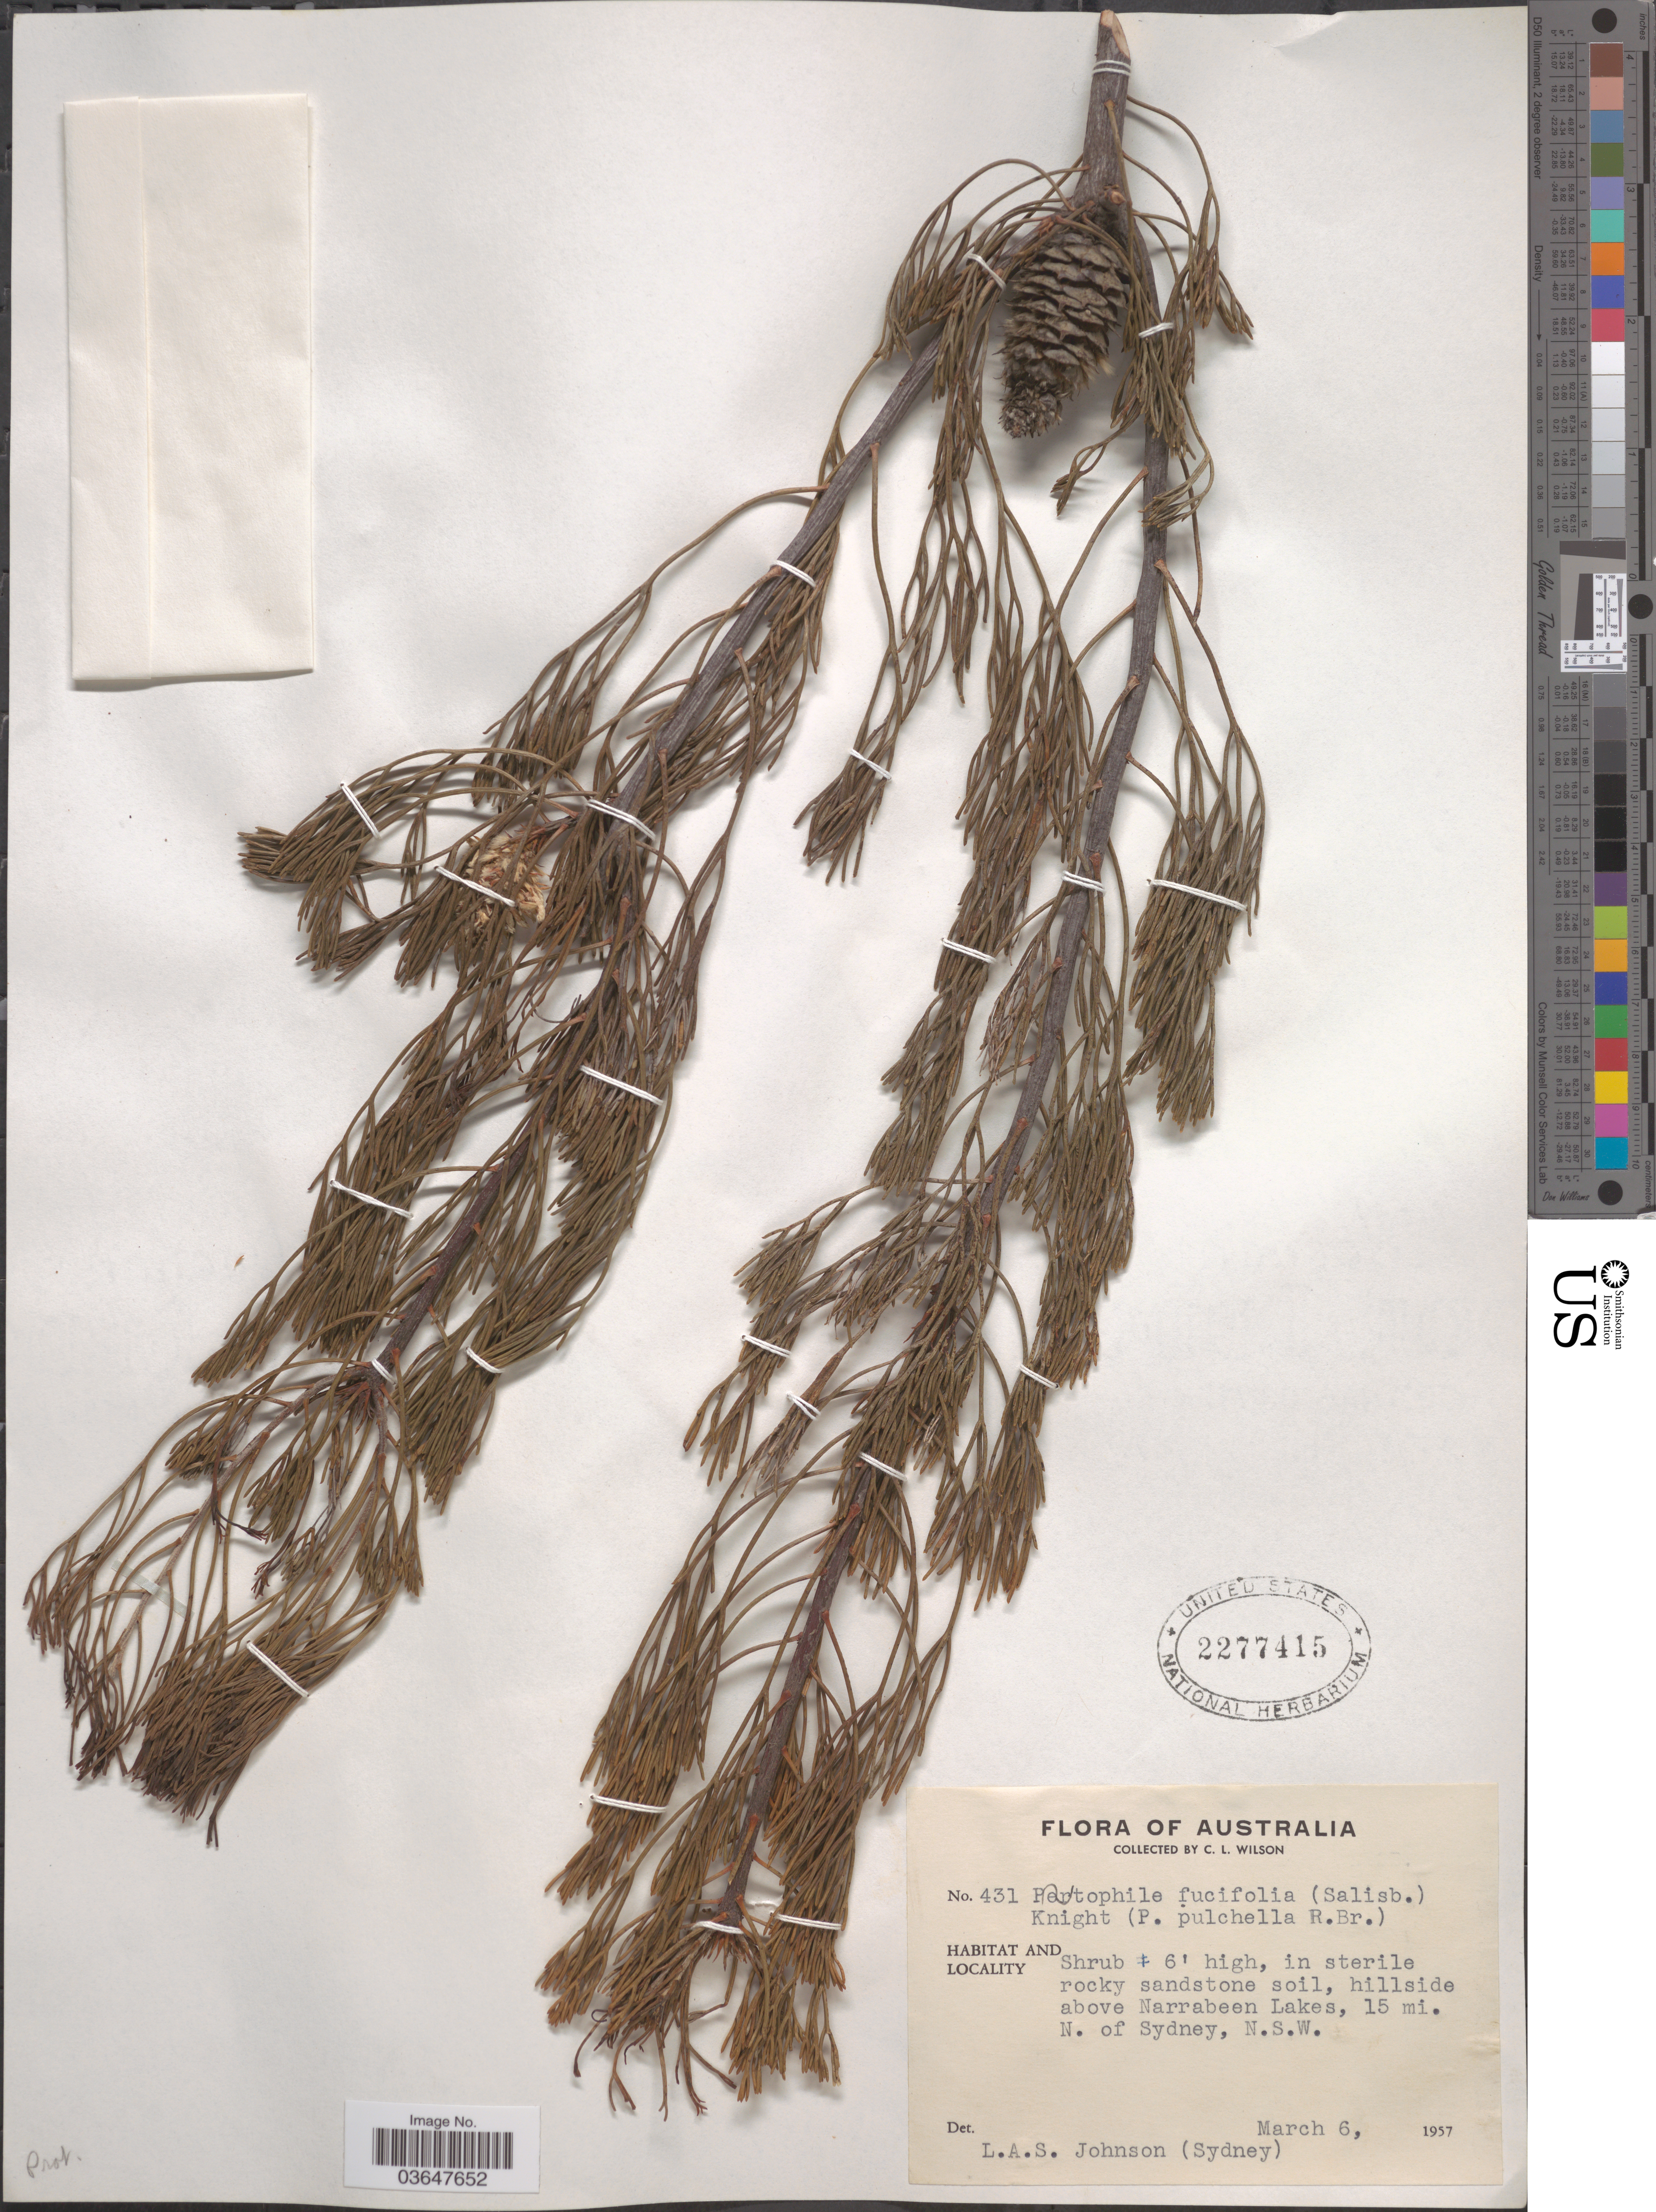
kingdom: Plantae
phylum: Tracheophyta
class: Magnoliopsida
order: Proteales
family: Proteaceae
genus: Petrophile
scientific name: Petrophile fucifolia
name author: Knight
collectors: C. L. Wilson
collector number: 431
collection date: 1957-03-06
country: Australia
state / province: New South Wales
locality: Hillside above Narrabeen Lakes, 15 mi. N. of Sydney, N.S.W.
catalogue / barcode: US 2277415